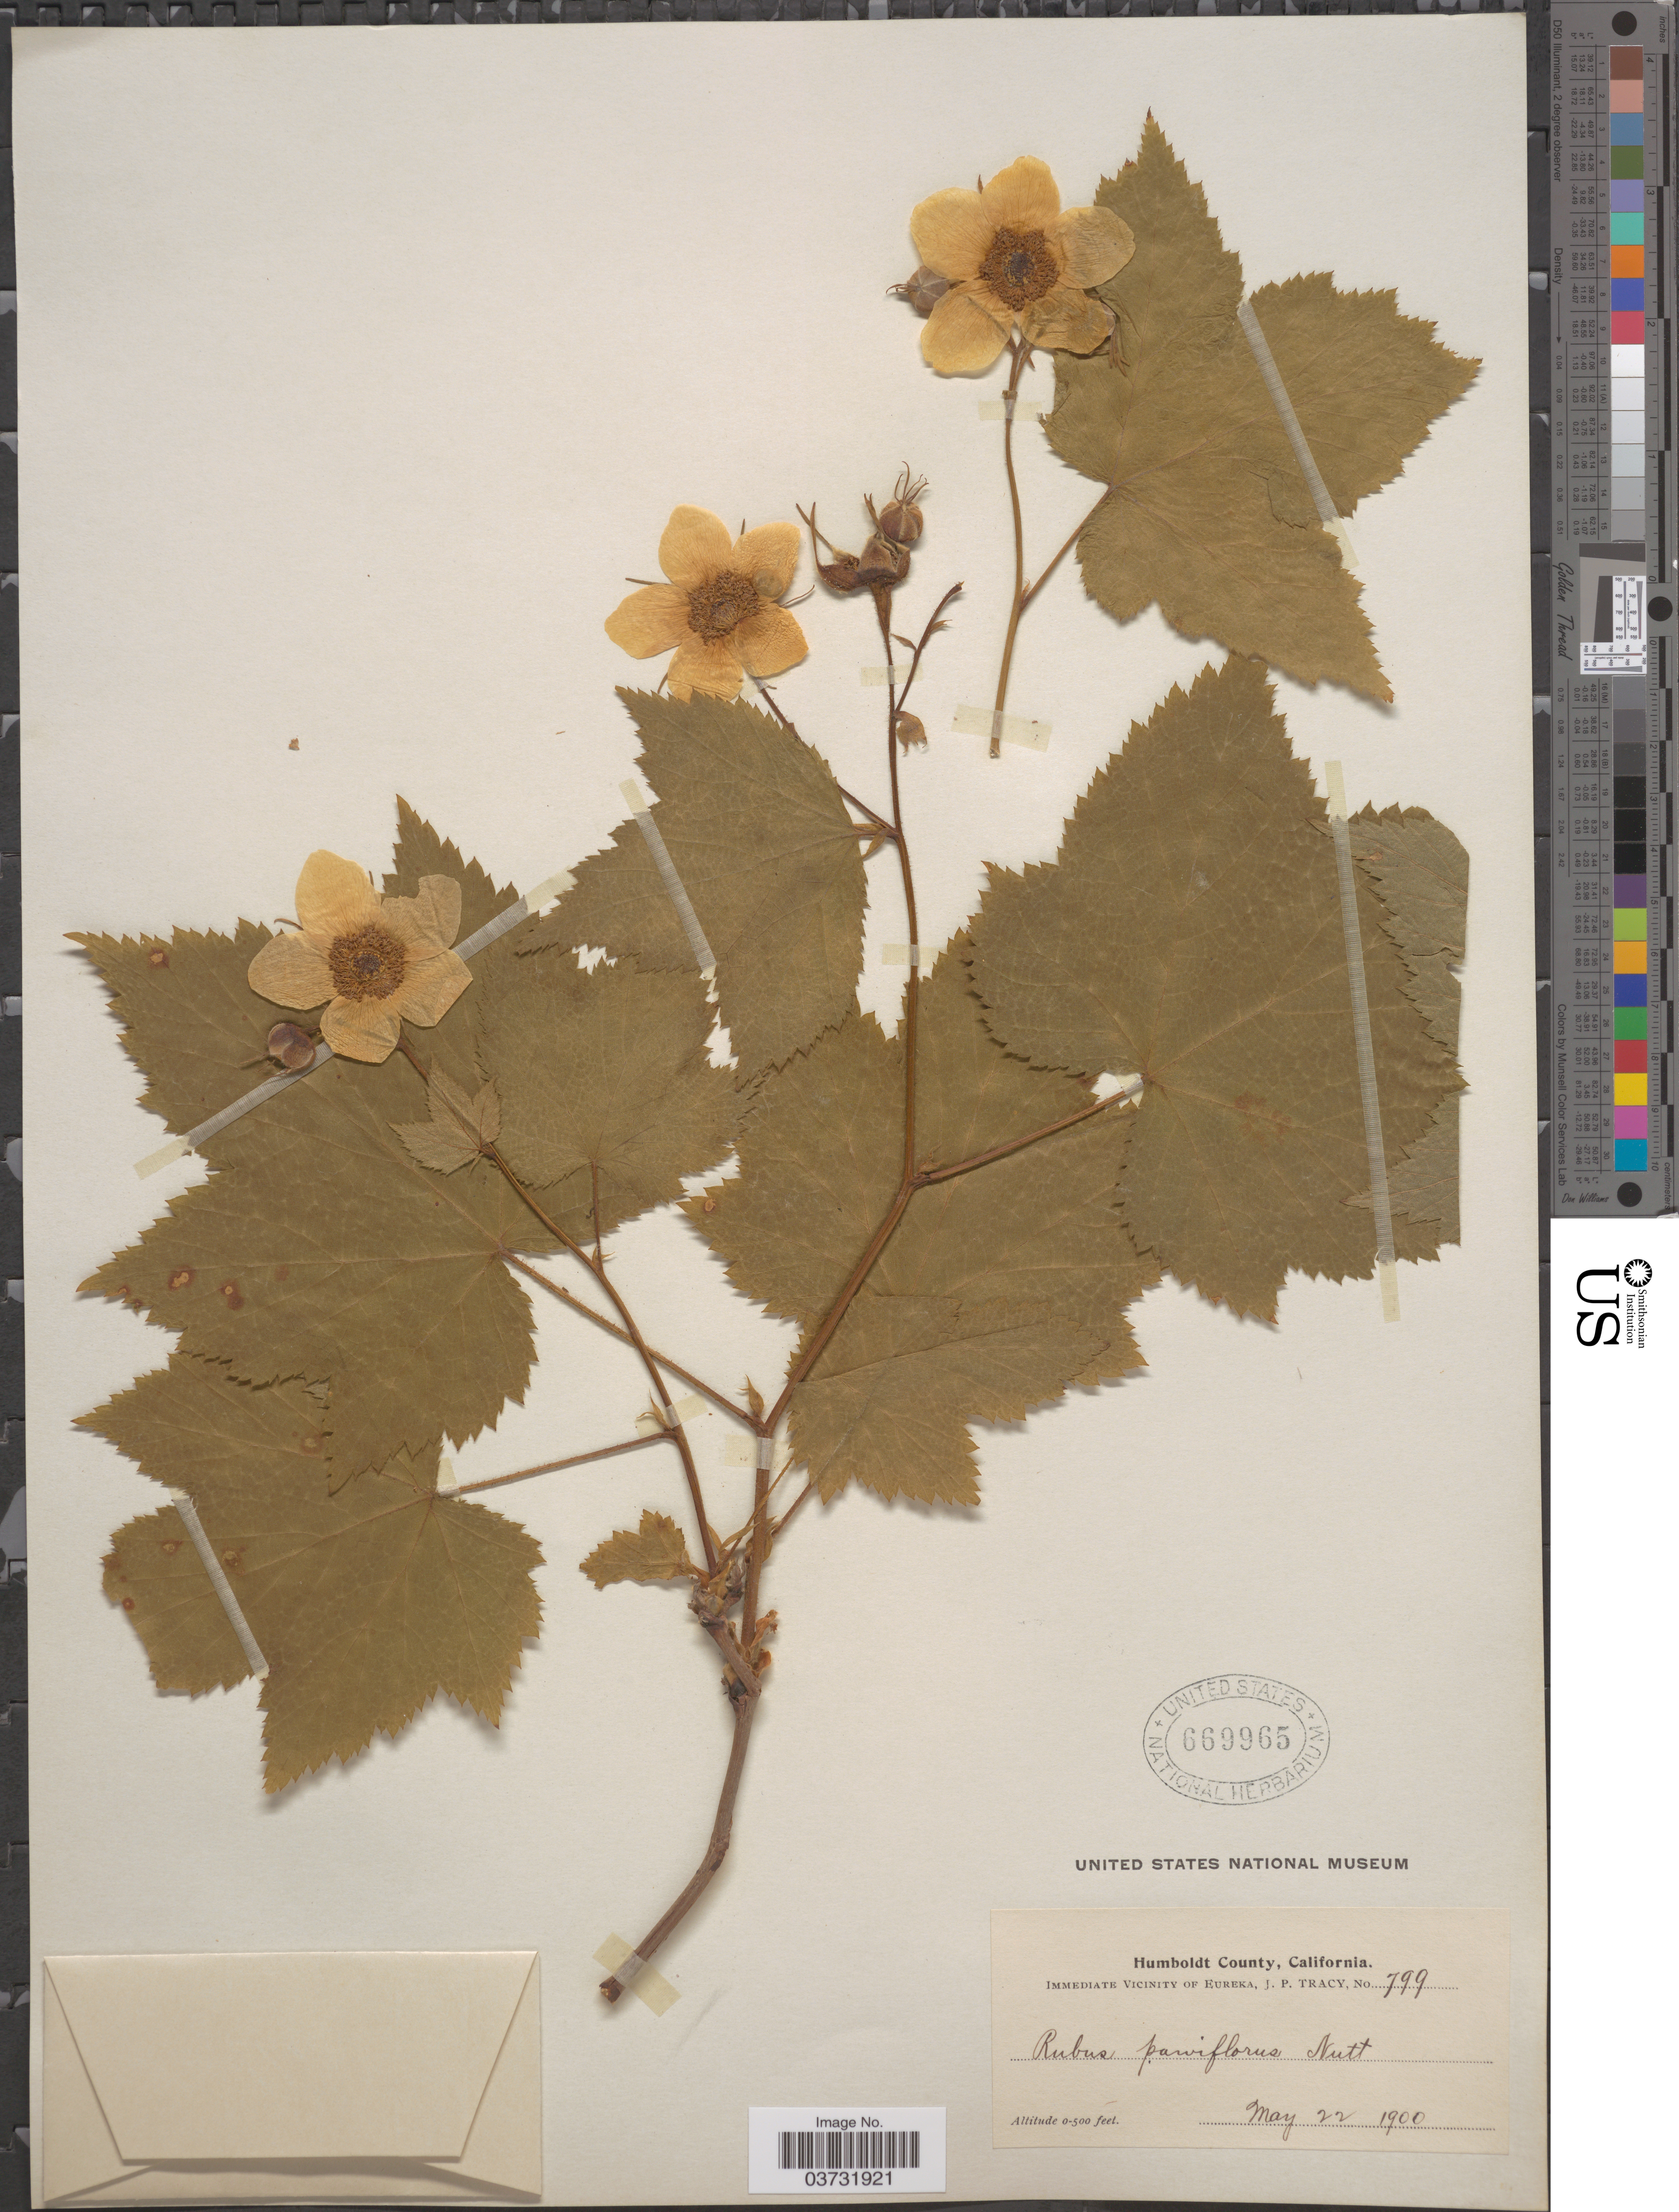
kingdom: Plantae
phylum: Tracheophyta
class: Magnoliopsida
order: Rosales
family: Rosaceae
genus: Rubus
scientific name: Rubus parviflorus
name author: Nutt.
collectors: J. Tracy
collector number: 799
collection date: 1900-05-22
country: United States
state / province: California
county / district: Humboldt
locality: Humboldt County. Immediate Vicinity of Eureka.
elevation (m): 0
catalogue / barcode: US 669965